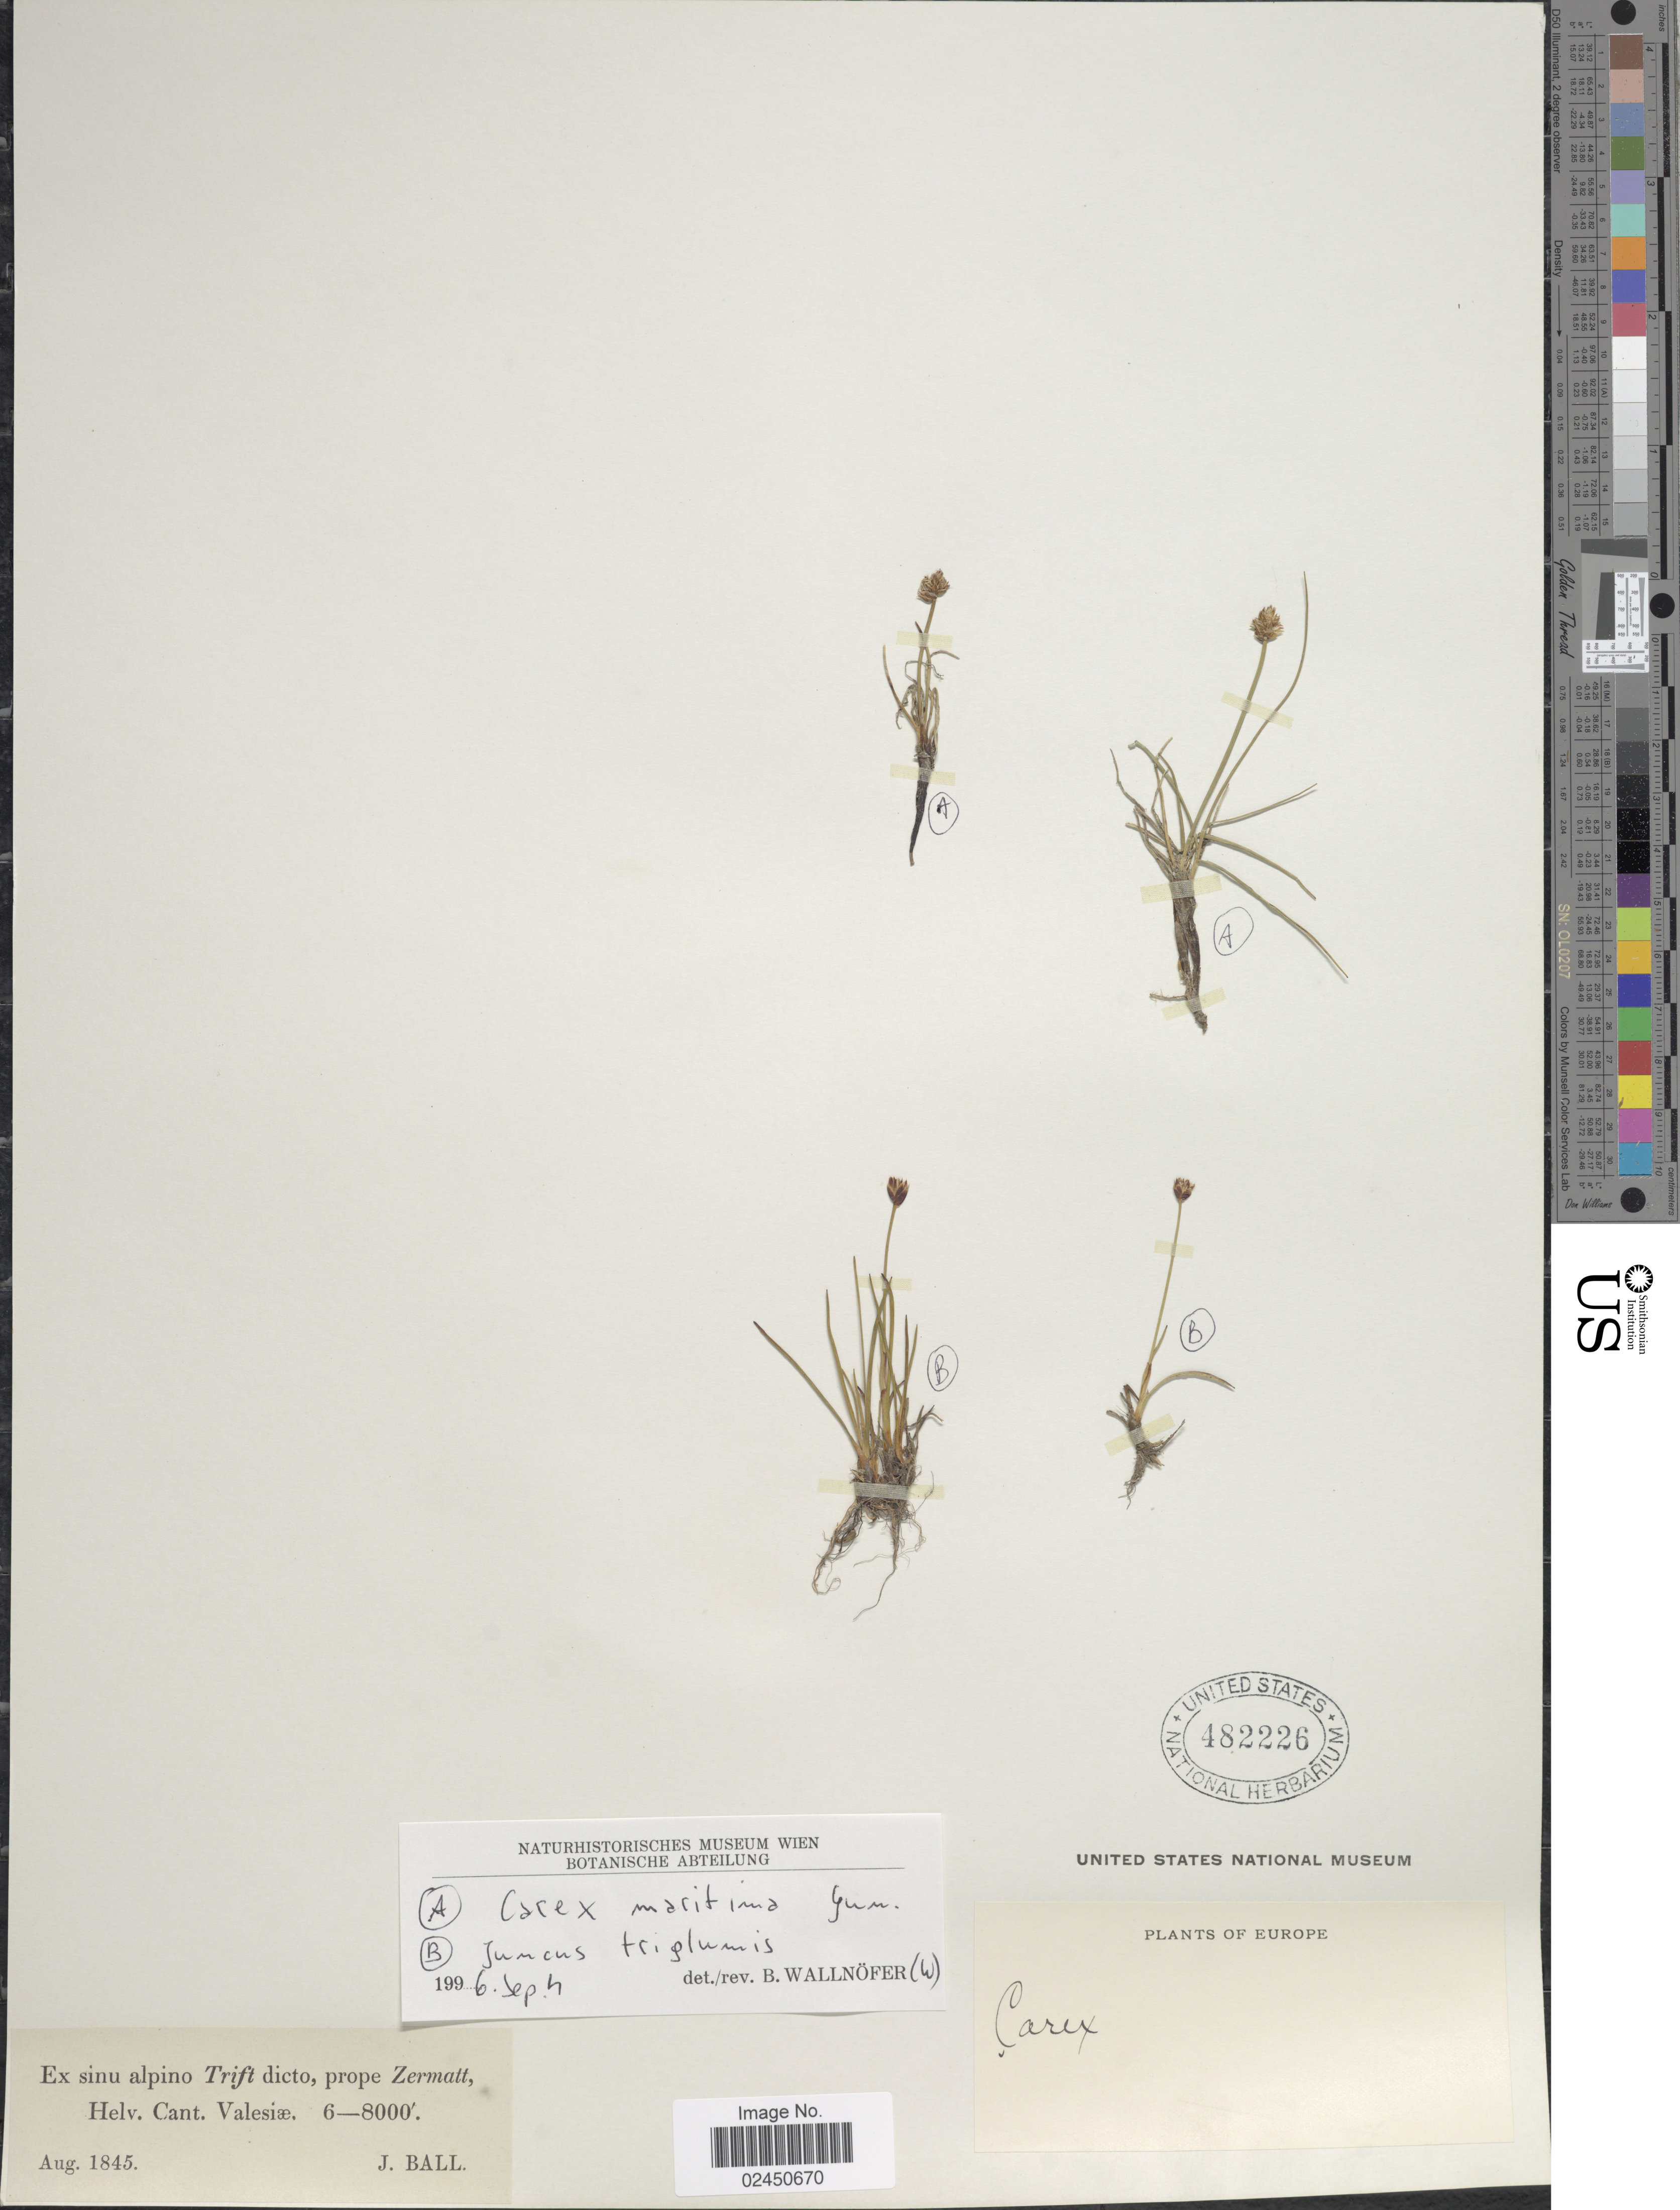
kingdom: Plantae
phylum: Tracheophyta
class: Liliopsida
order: Poales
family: Cyperaceae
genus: Carex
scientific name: Carex maritima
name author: Gunnerus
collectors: J. Ball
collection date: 1845-08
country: Switzerland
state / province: Valais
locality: Ex sinu alpino Trift dicto, prope Zermatt, Helv. Cant. Valesiae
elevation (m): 1829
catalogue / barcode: US 482226